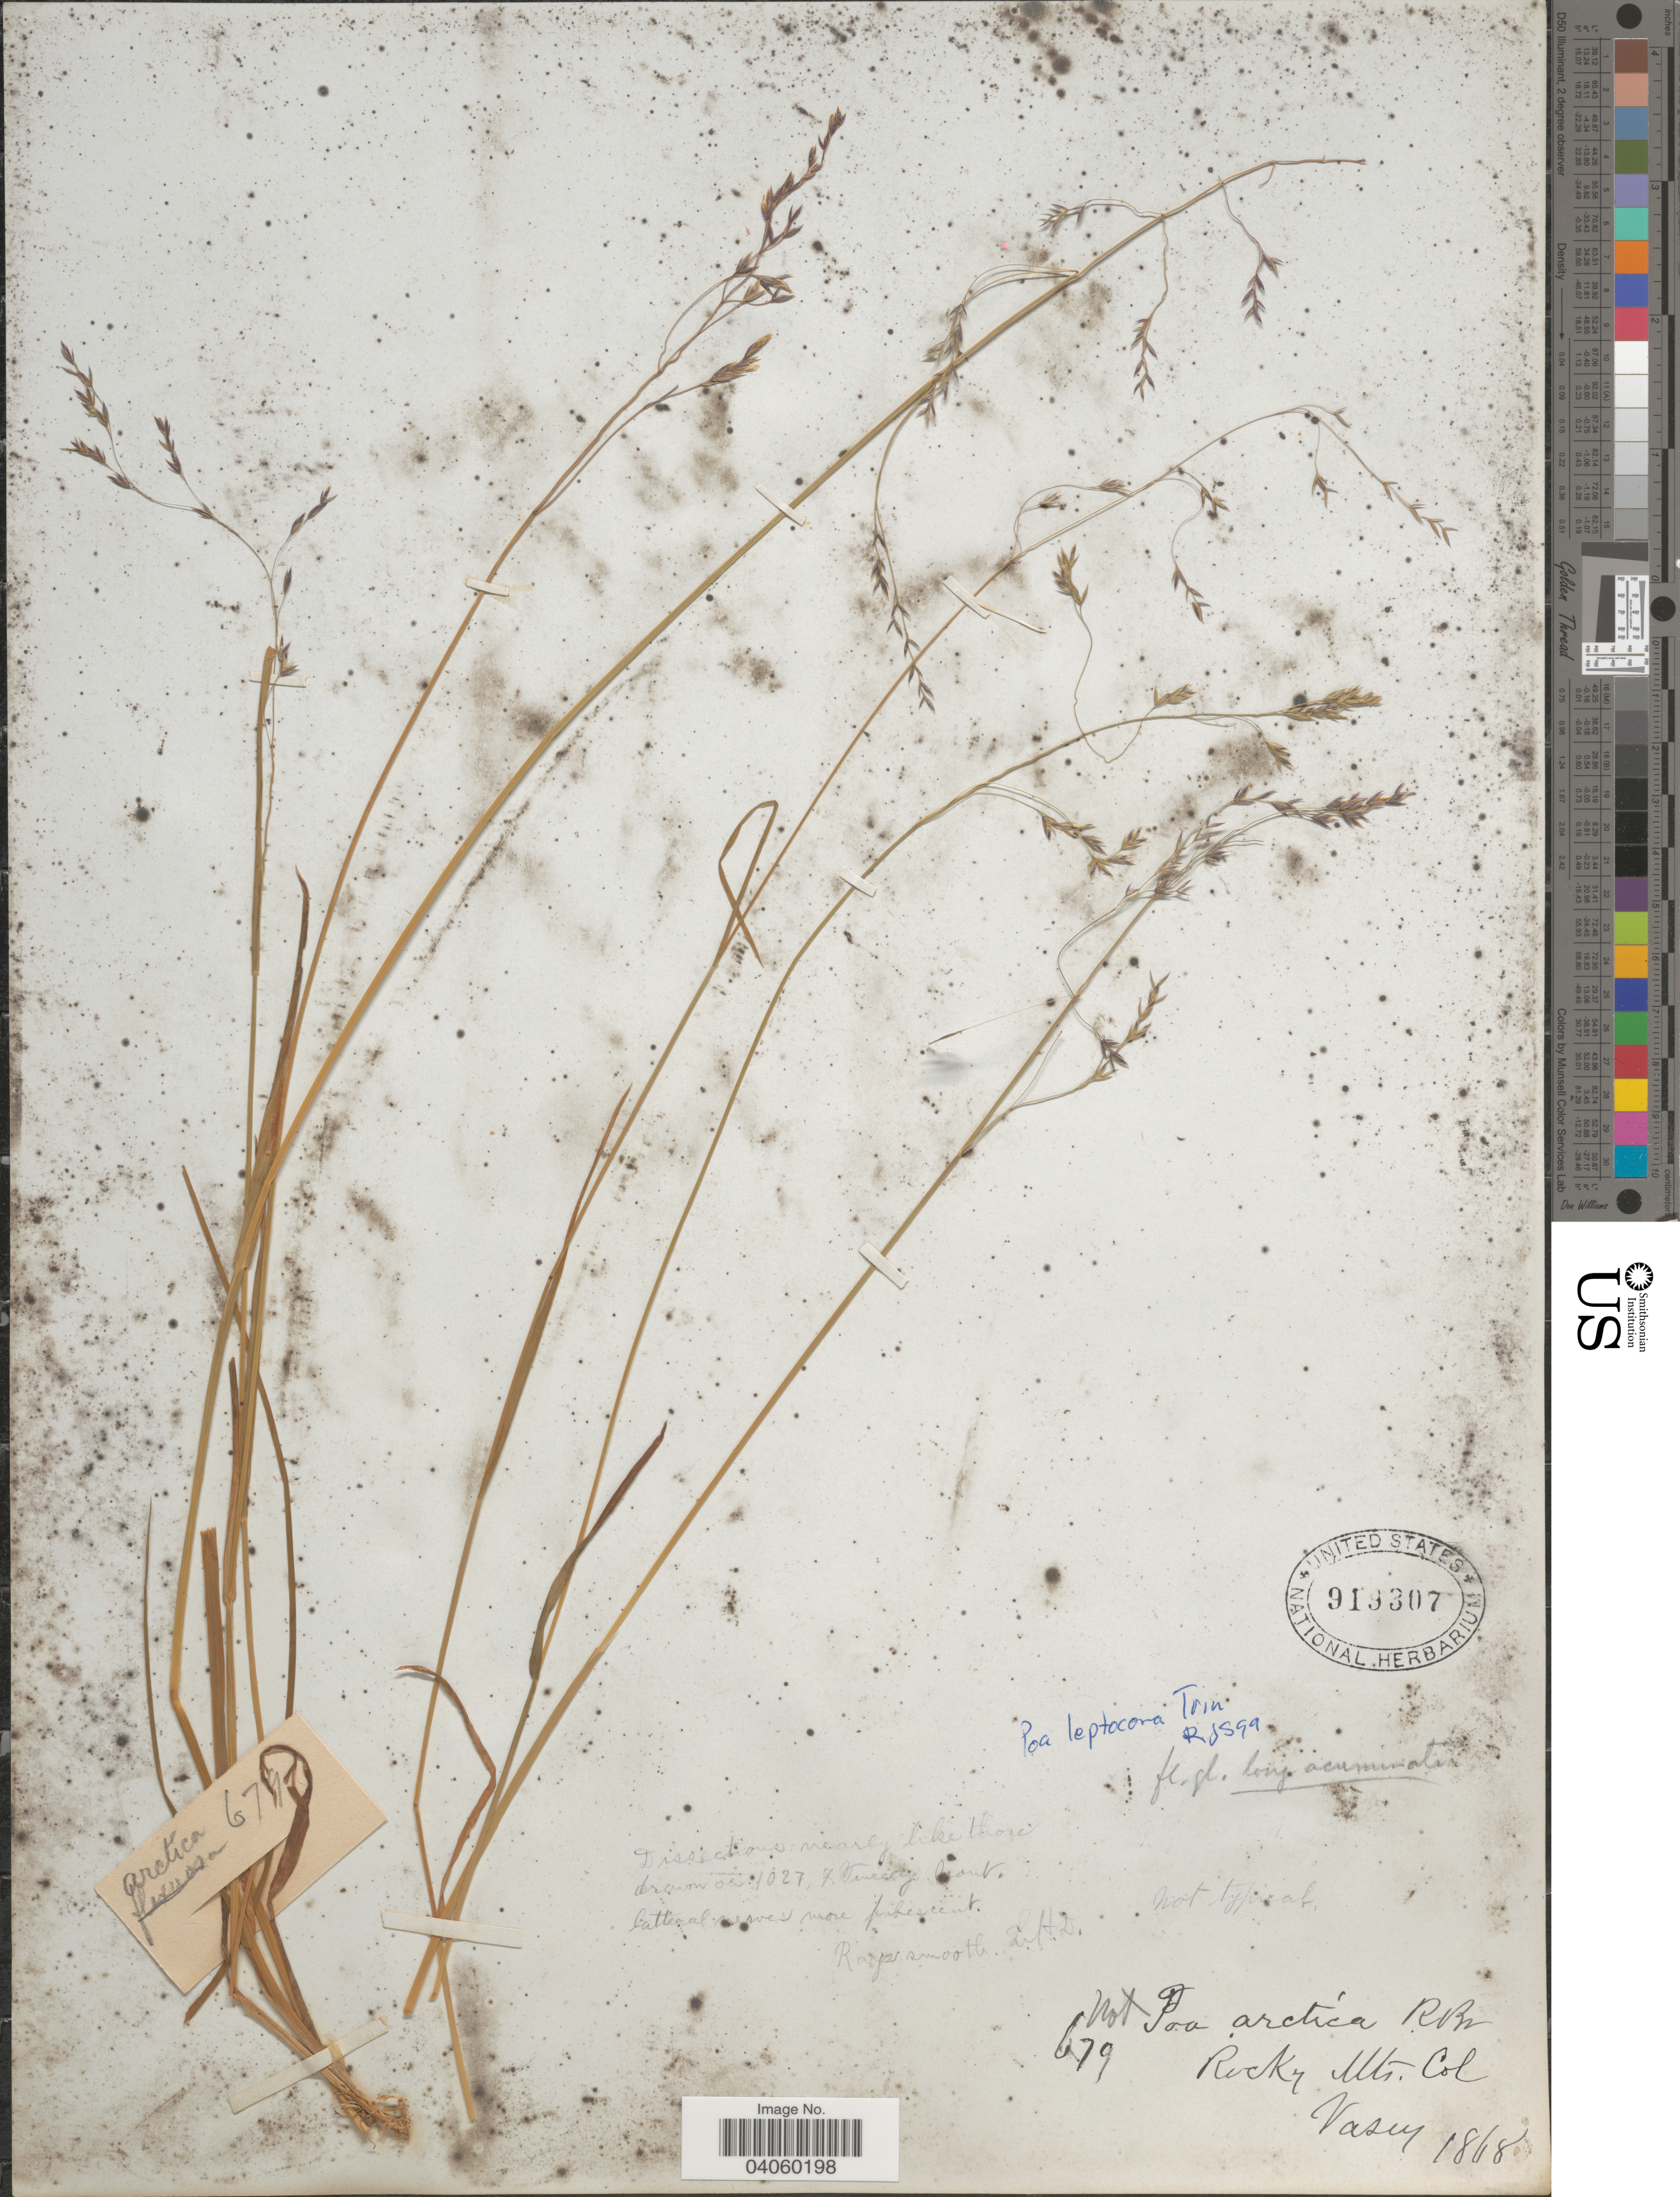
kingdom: Plantae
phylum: Tracheophyta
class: Liliopsida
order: Poales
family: Poaceae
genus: Poa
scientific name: Poa leptocoma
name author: Trin.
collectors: Vasey, --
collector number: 679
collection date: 1868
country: United States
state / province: Colorado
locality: Rocky Mts.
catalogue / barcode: US 919307